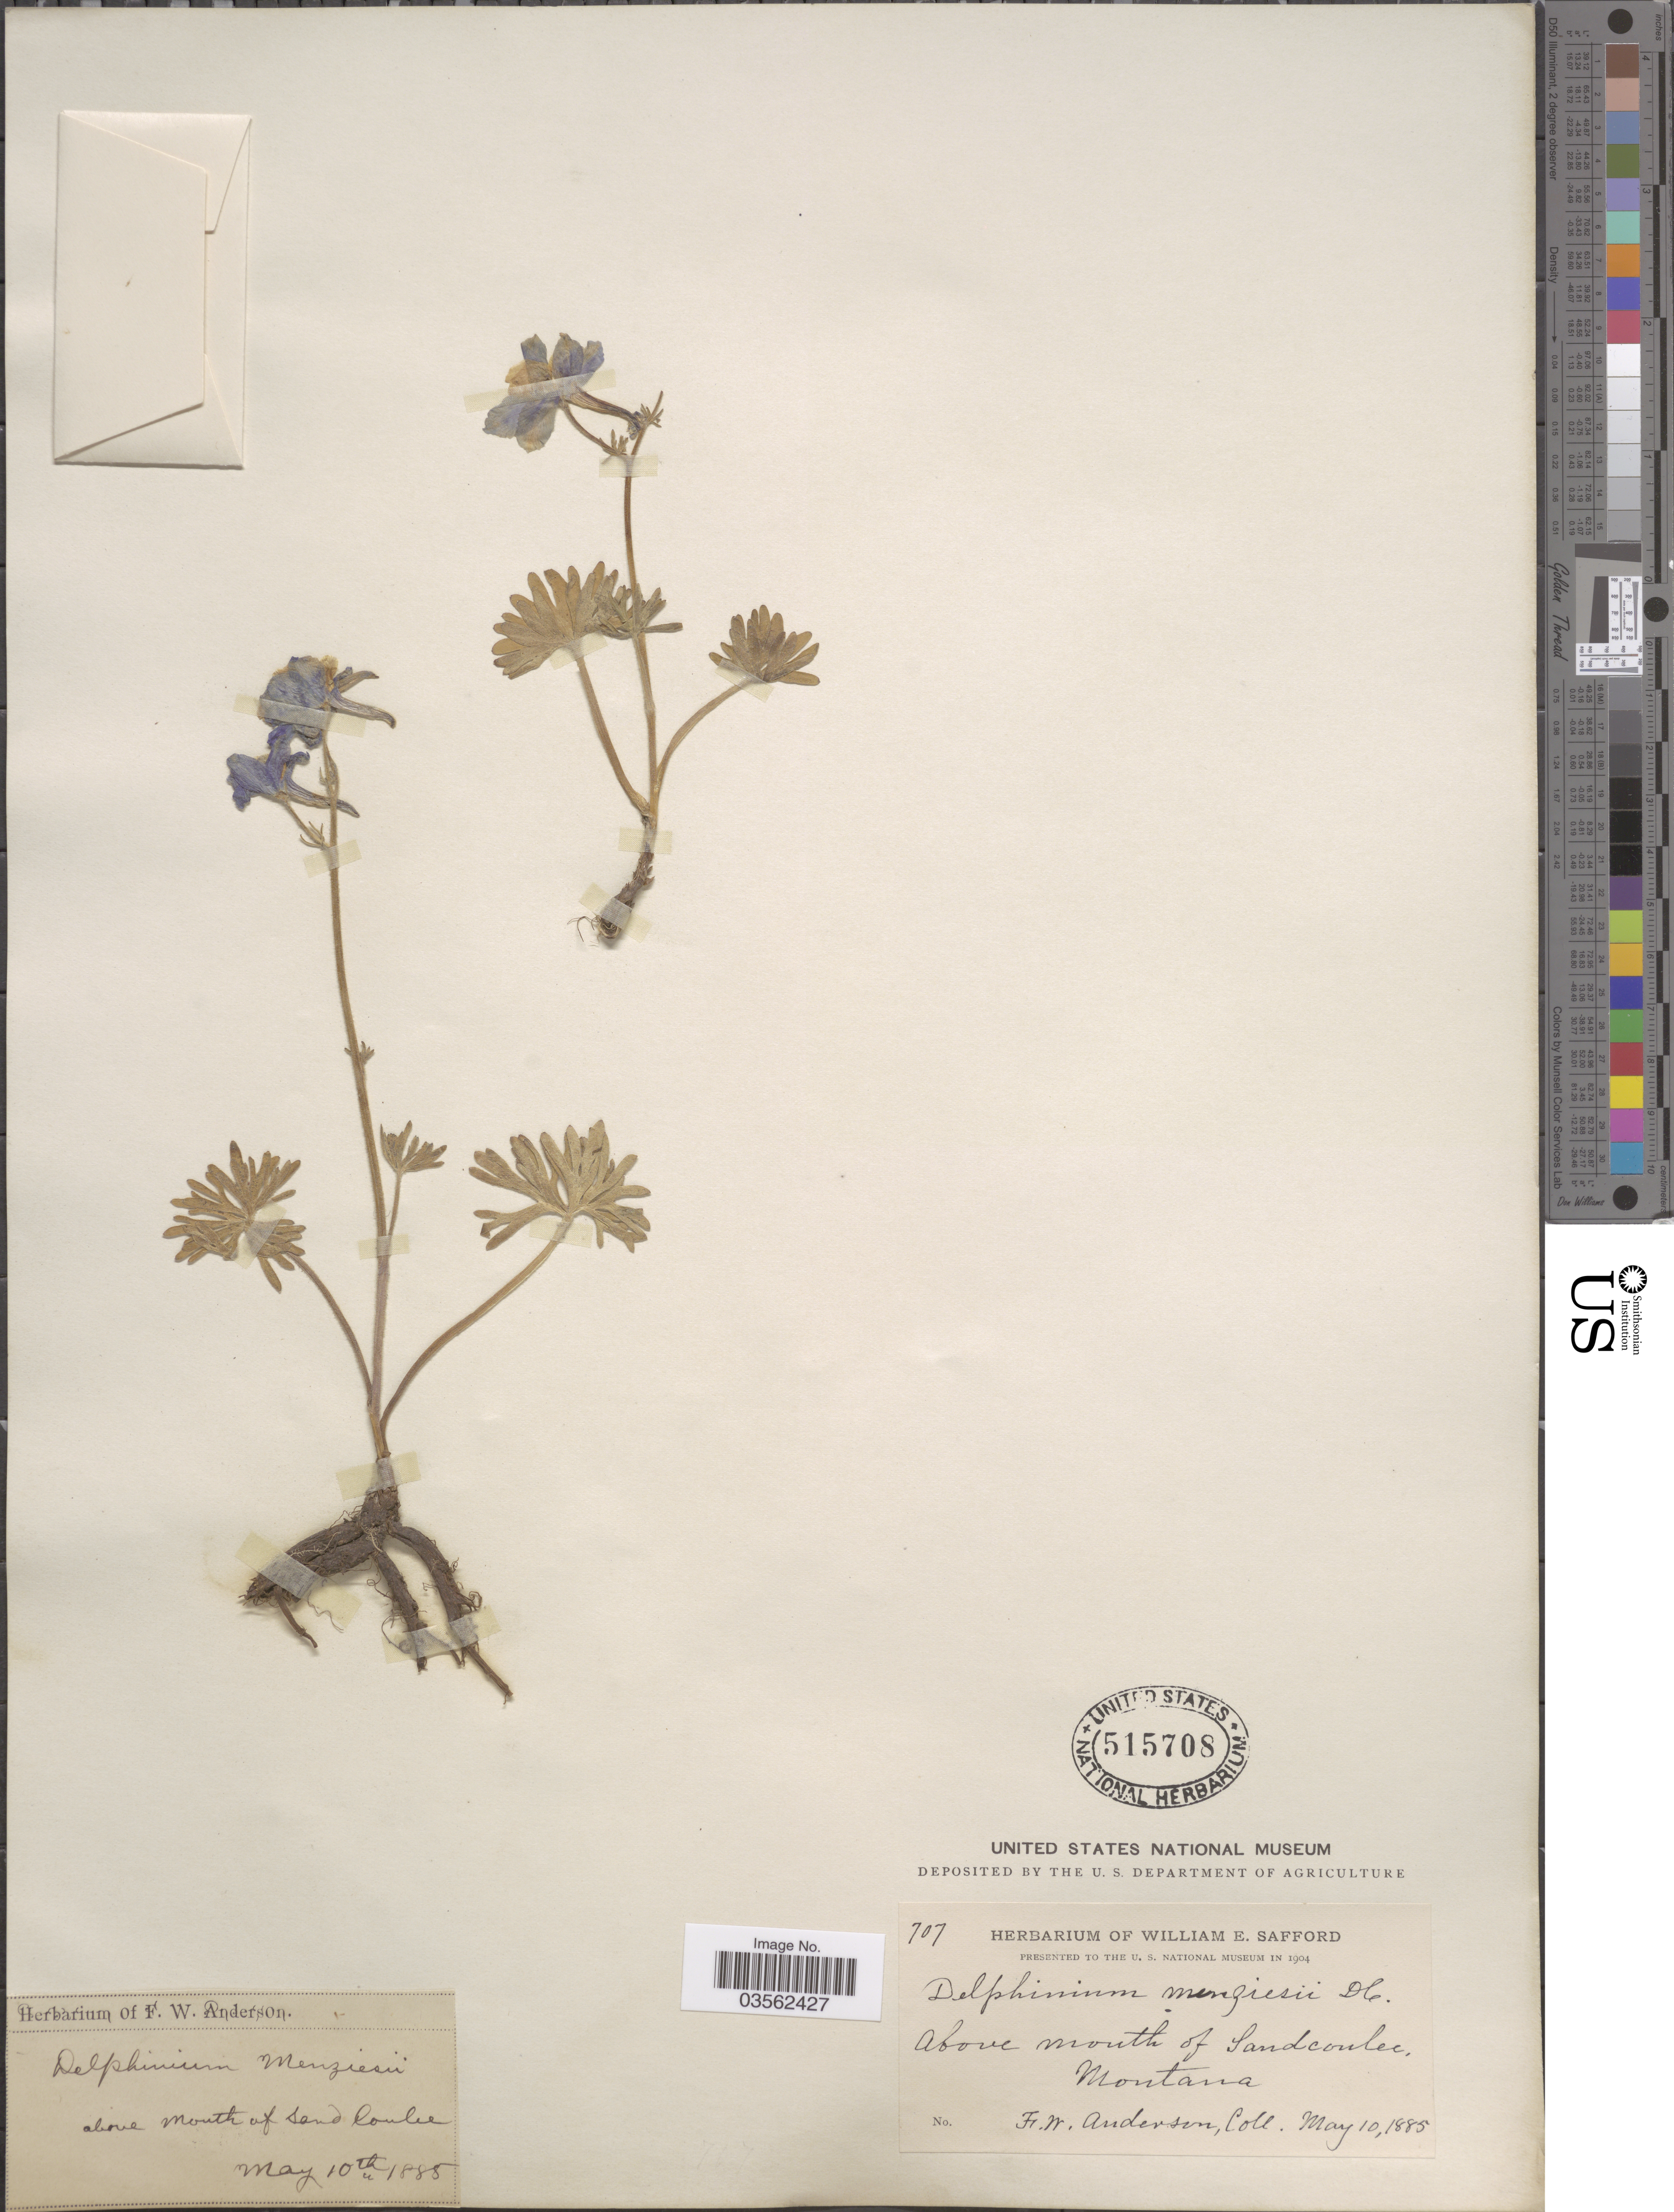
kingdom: Plantae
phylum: Tracheophyta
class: Magnoliopsida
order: Ranunculales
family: Ranunculaceae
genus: Delphinium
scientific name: Delphinium bicolor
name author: Nutt.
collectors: F. W. Anderson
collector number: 707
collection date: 1885-05-10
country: United States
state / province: Montana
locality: Above mouth of Sand Coulee.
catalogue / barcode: US 515708